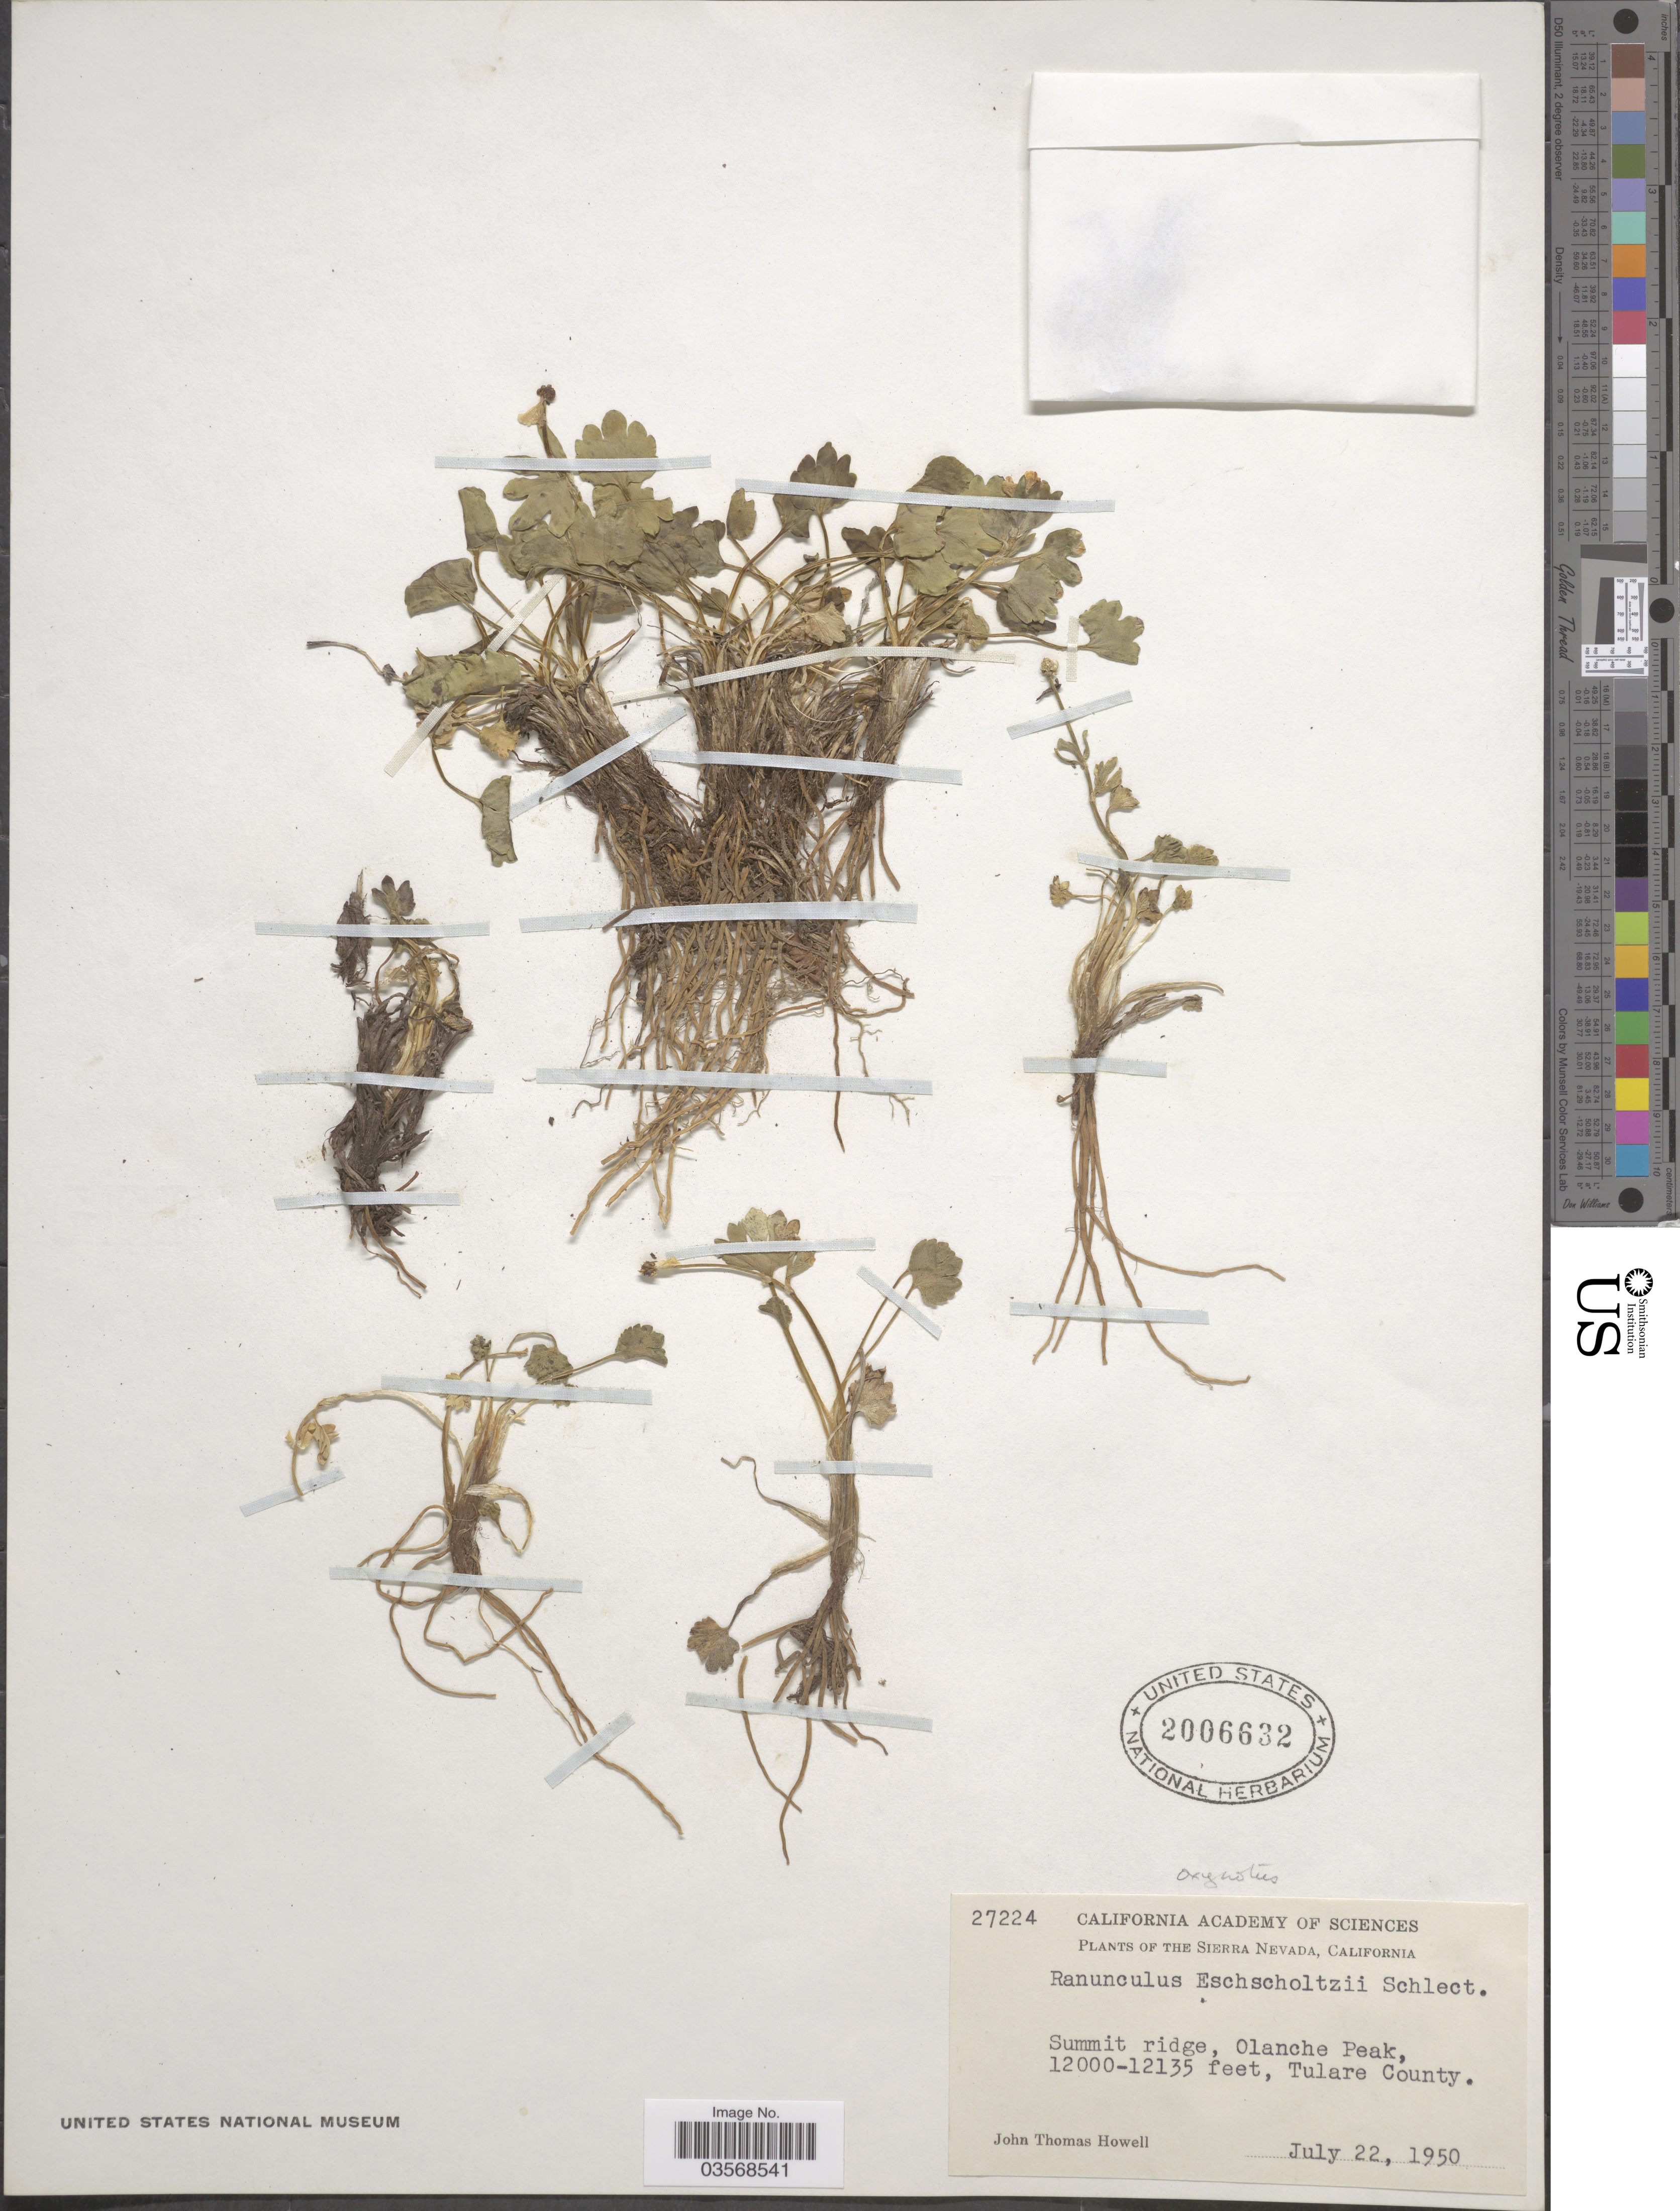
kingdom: Plantae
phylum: Tracheophyta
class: Magnoliopsida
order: Ranunculales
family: Ranunculaceae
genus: Ranunculus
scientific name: Ranunculus oxynotus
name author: A. Gray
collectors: J. T. Howell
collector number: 27224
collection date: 1950-07-22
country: United States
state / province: California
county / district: Tulare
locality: The Sierra Nevada. Summit ridge, Olanche Peak, Tulare County.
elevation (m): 3658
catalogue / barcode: US 2006632